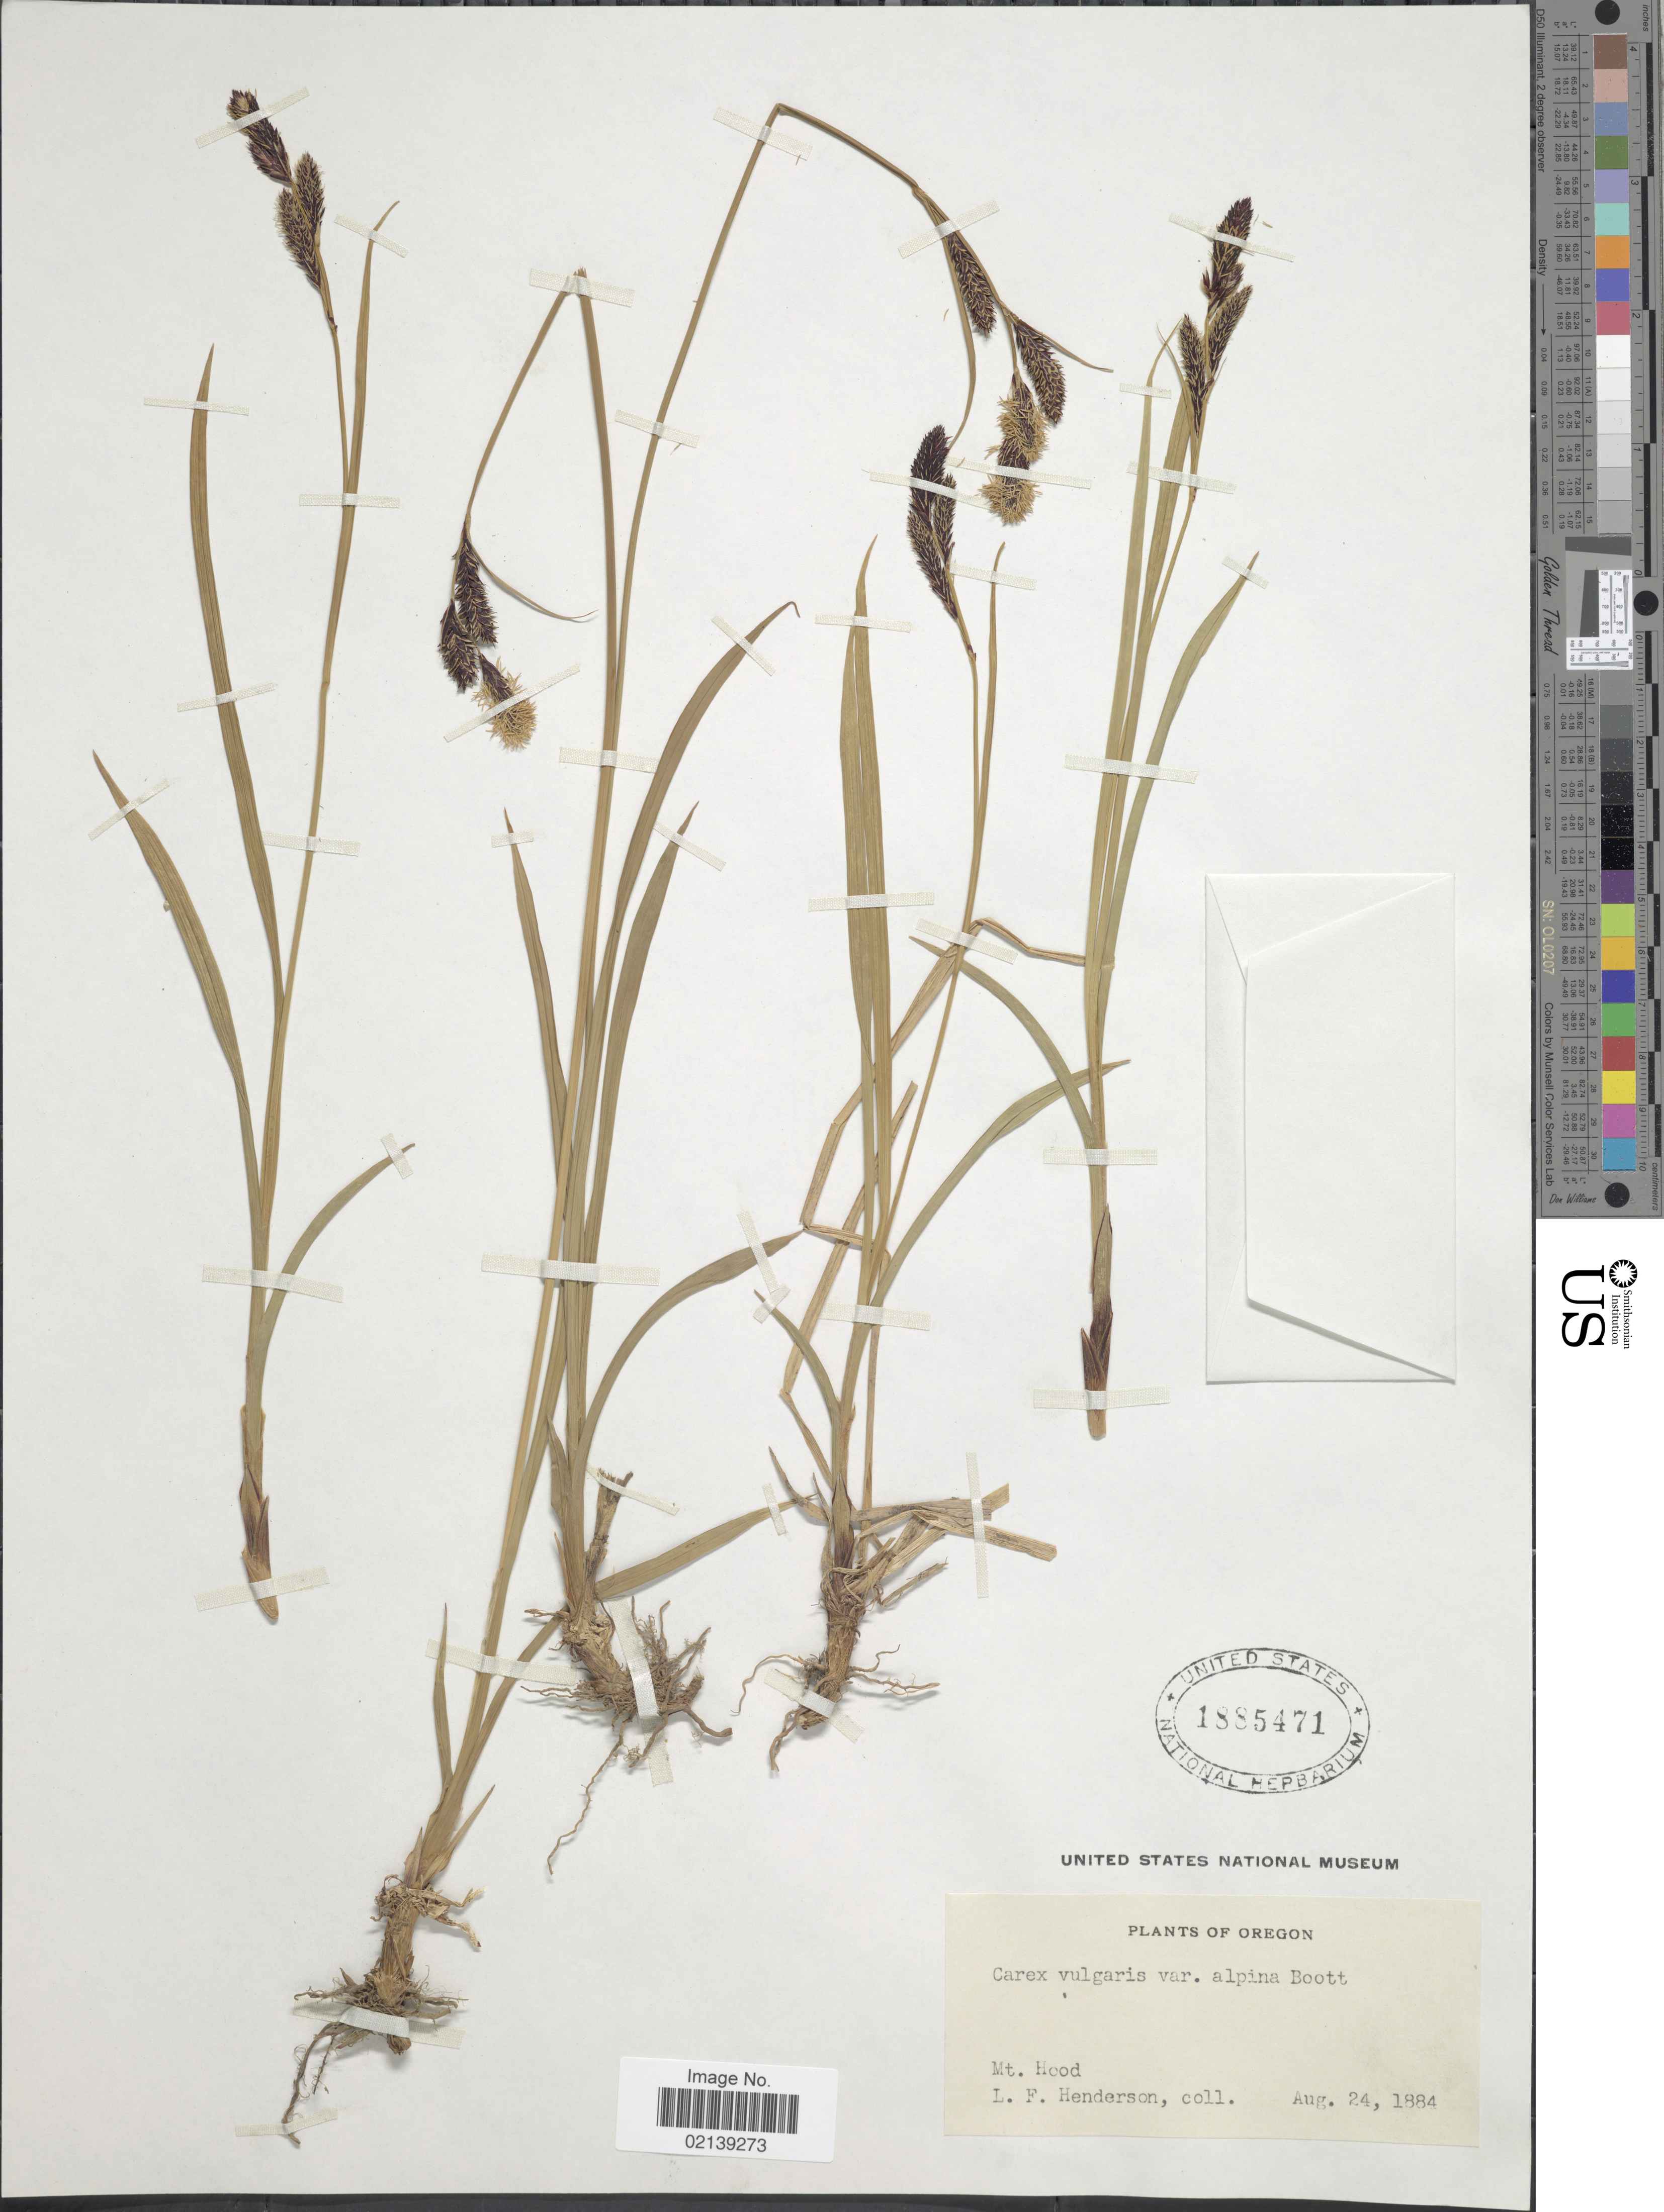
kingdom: Plantae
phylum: Tracheophyta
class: Liliopsida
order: Poales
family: Cyperaceae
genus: Carex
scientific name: Carex spectabilis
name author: Dewey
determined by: Strong, Mark T., (BOT), Smithsonian Institution - National Museum of Natural History (UNITED STATES)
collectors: L. Henderson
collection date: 1884-08-24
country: United States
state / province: Oregon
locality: Mt. Hood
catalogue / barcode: US 1885471